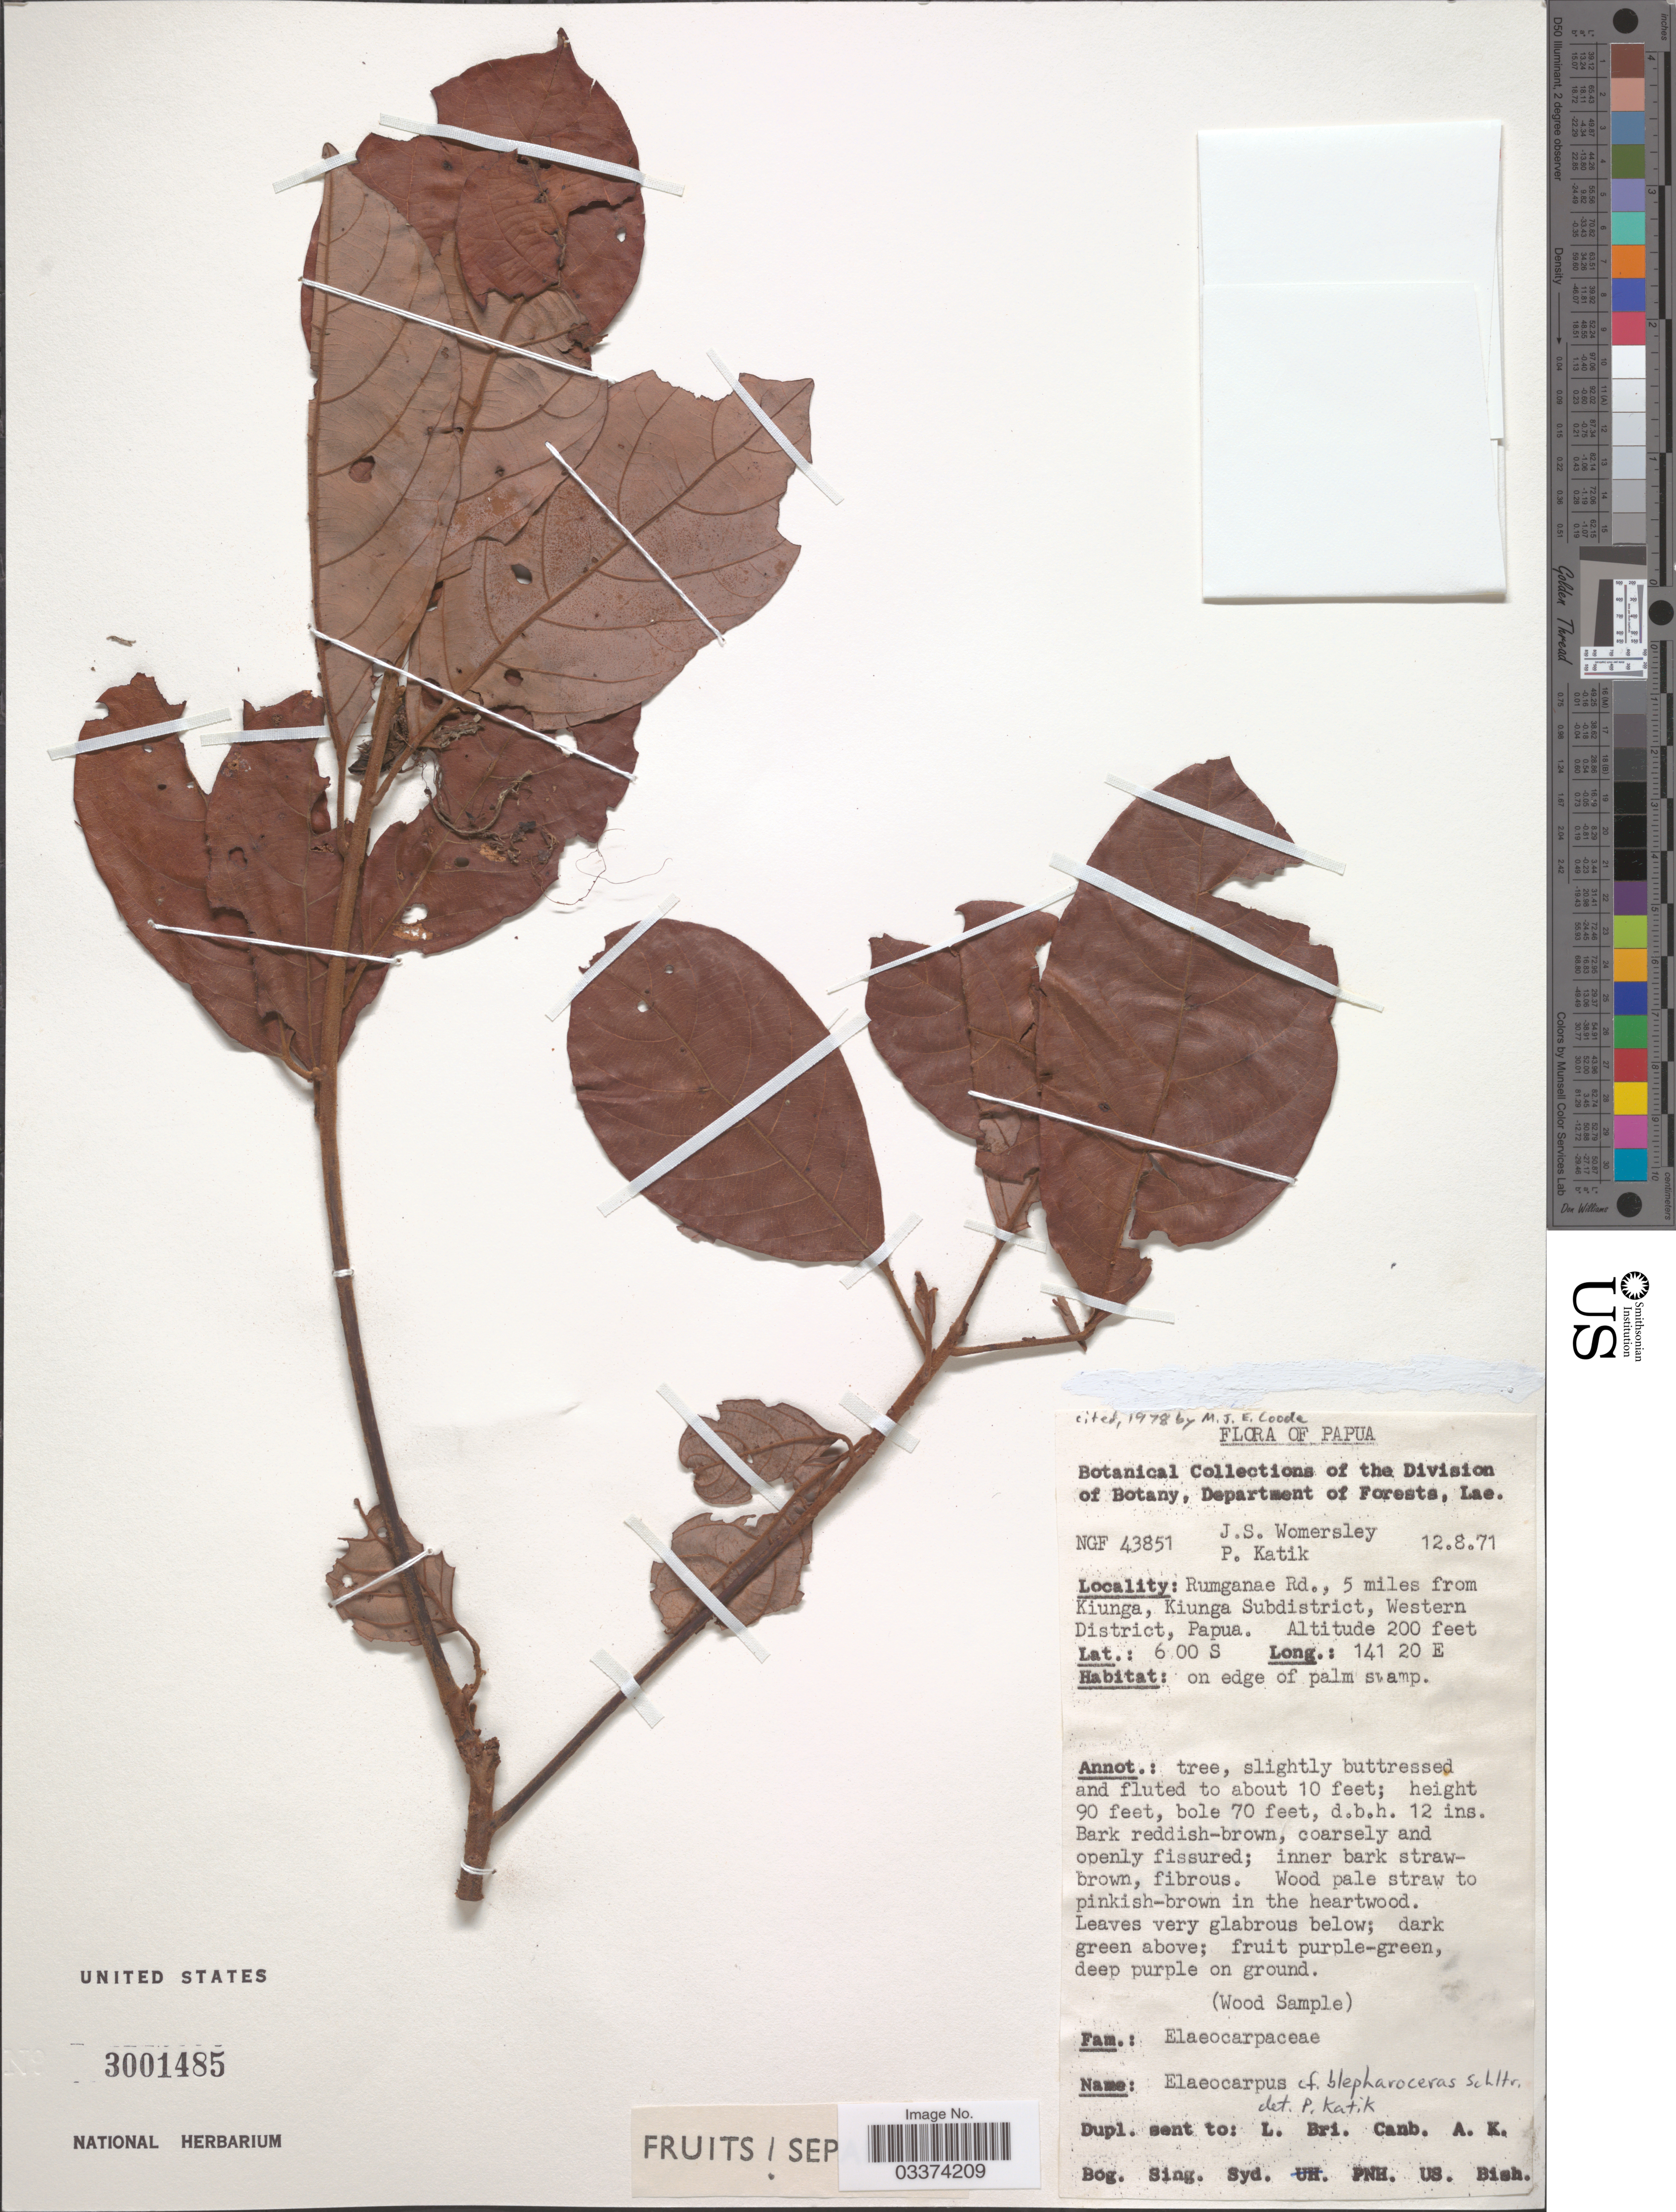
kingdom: Plantae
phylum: Tracheophyta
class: Magnoliopsida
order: Oxalidales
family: Elaeocarpaceae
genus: Elaeocarpus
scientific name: Elaeocarpus blepharoceras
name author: Schltr.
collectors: J. S. Womersley & P. Katik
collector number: NGF 43851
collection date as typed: Transcribed d/m/y: 12/8/71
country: Papua New Guinea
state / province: Manus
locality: Papua. Rumganae Rd., 5 miles from Kiunga, Kiunga Subdistrict, Western District, Papua.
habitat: on edge of palm swamp.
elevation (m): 61